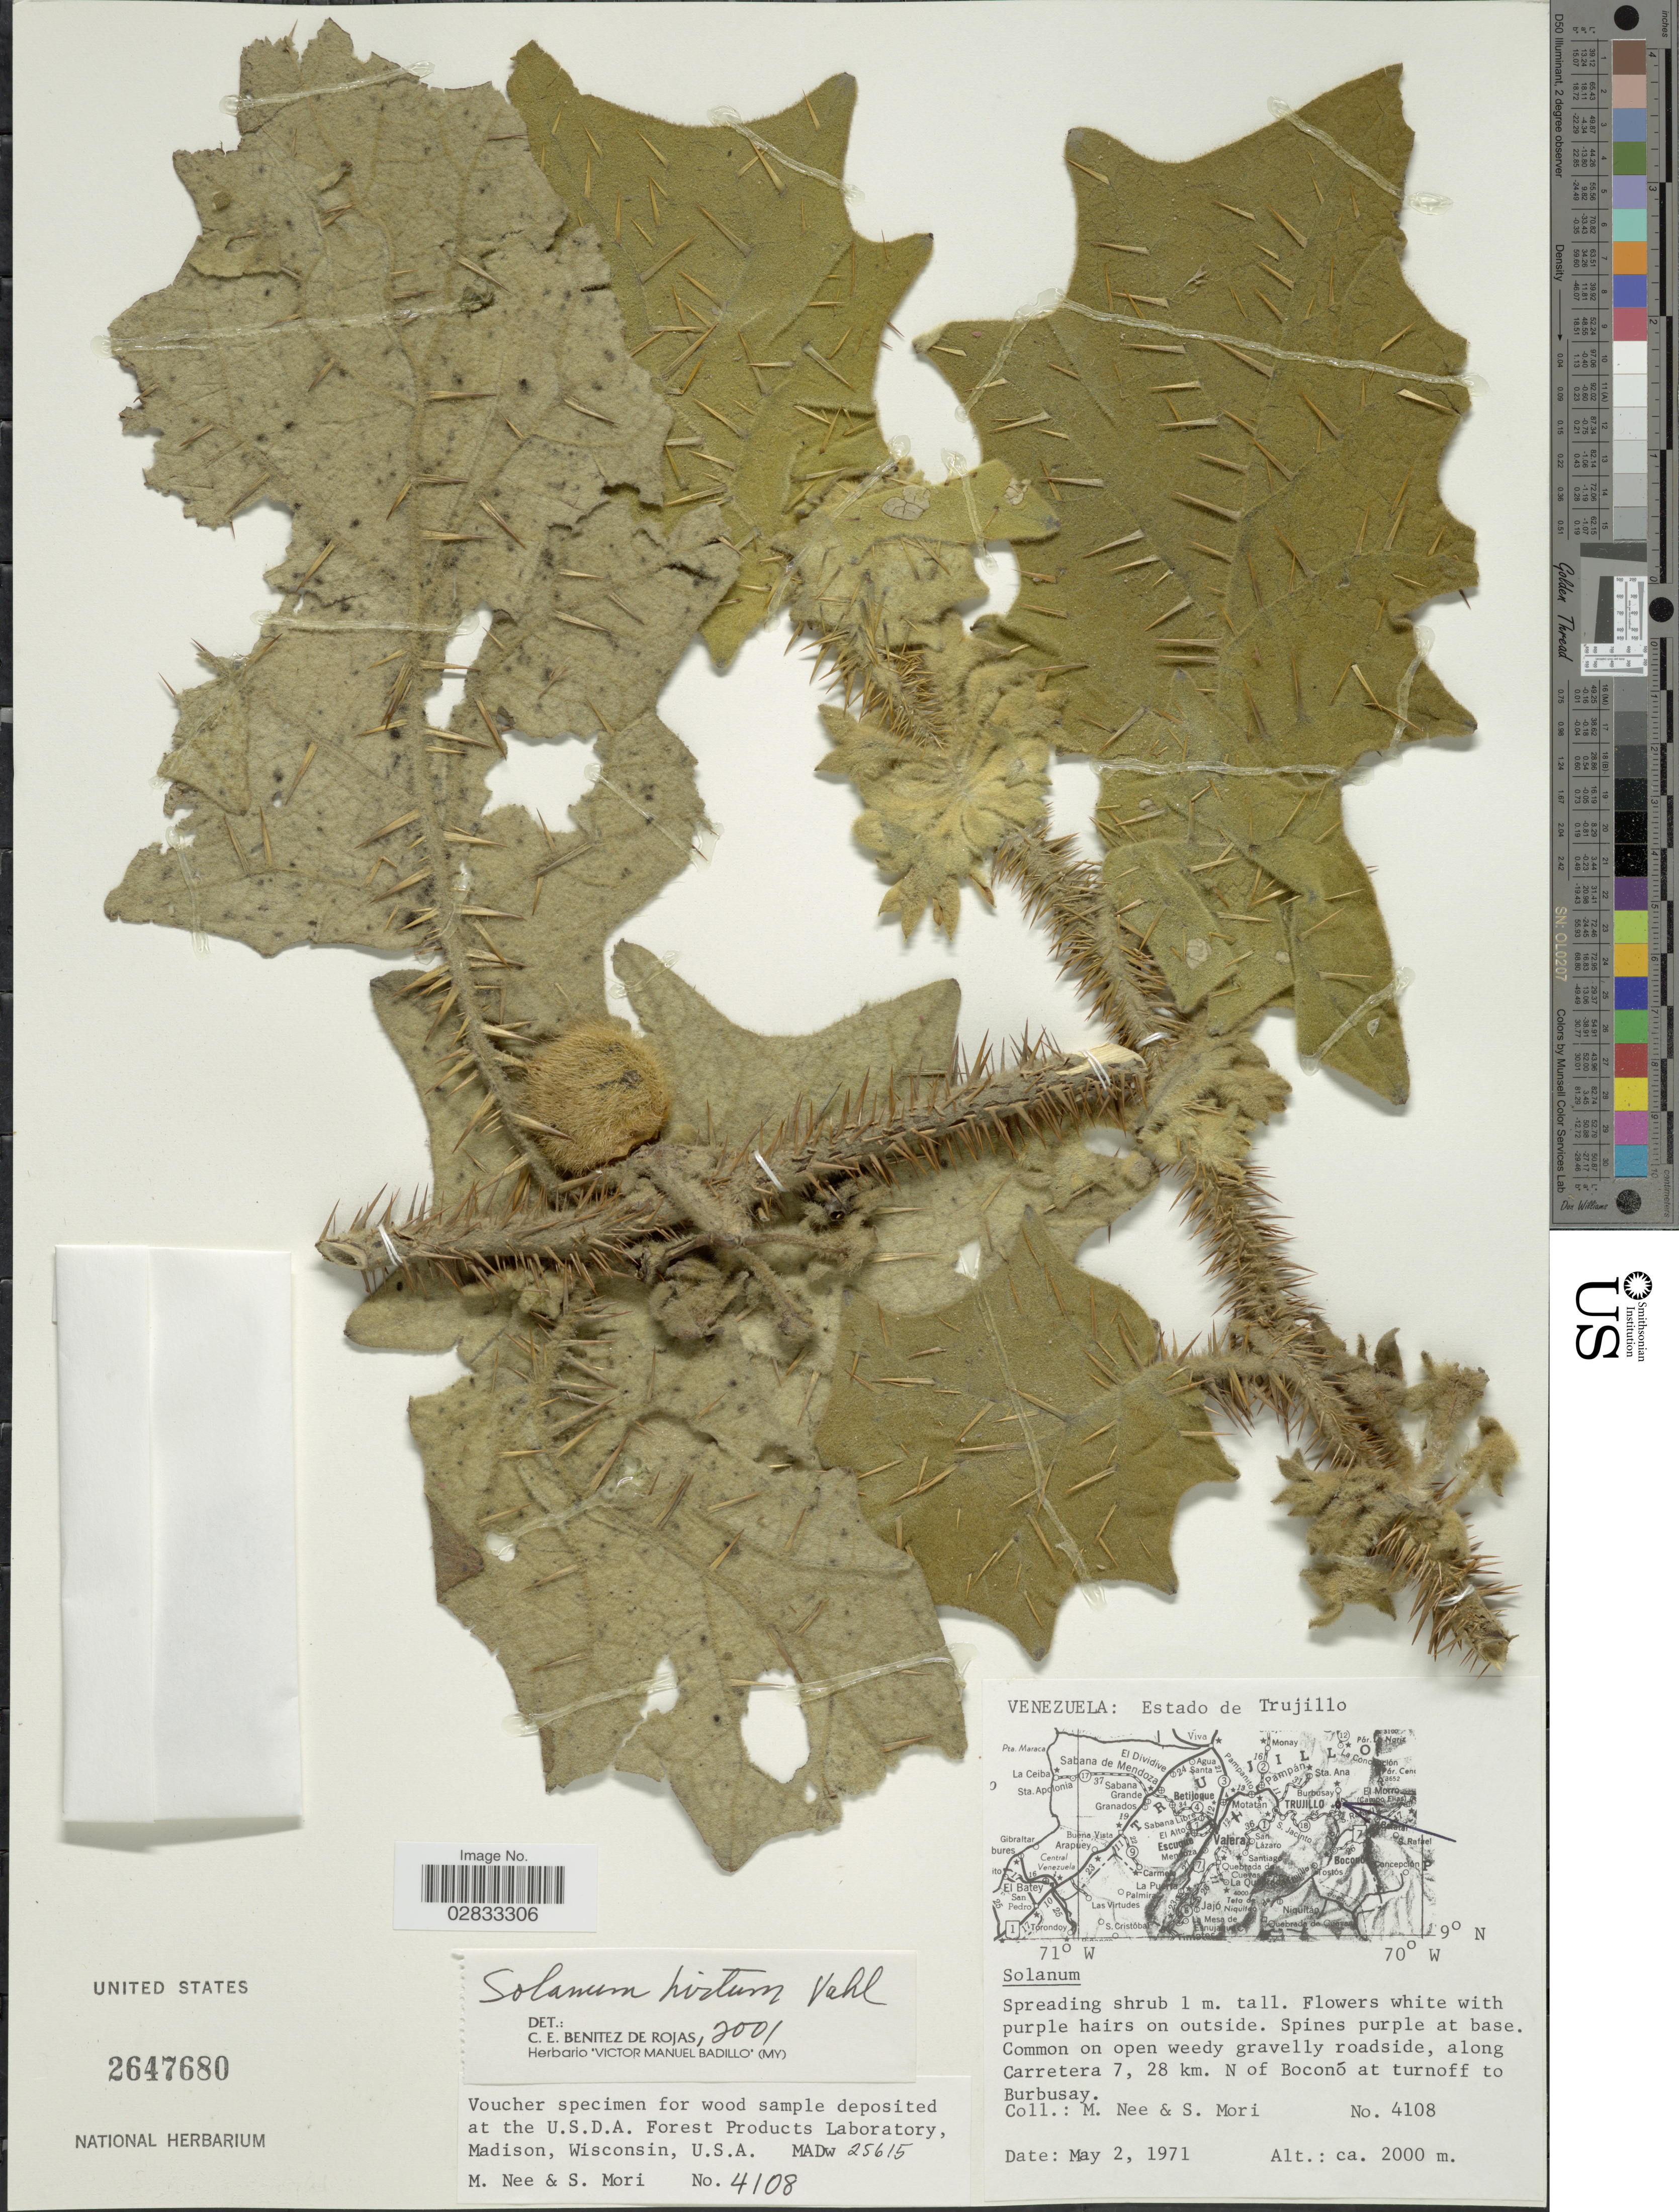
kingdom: Plantae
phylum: Tracheophyta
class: Magnoliopsida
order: Solanales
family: Solanaceae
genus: Solanum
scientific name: Solanum hirtum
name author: Vahl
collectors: M. Nee & S. Mori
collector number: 4108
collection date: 1971-05-02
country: Venezuela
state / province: Trujillo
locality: Along Carretera 7, 28 km. N of Boconó at turnoff to Burbusay.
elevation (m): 2000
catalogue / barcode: US 2647680